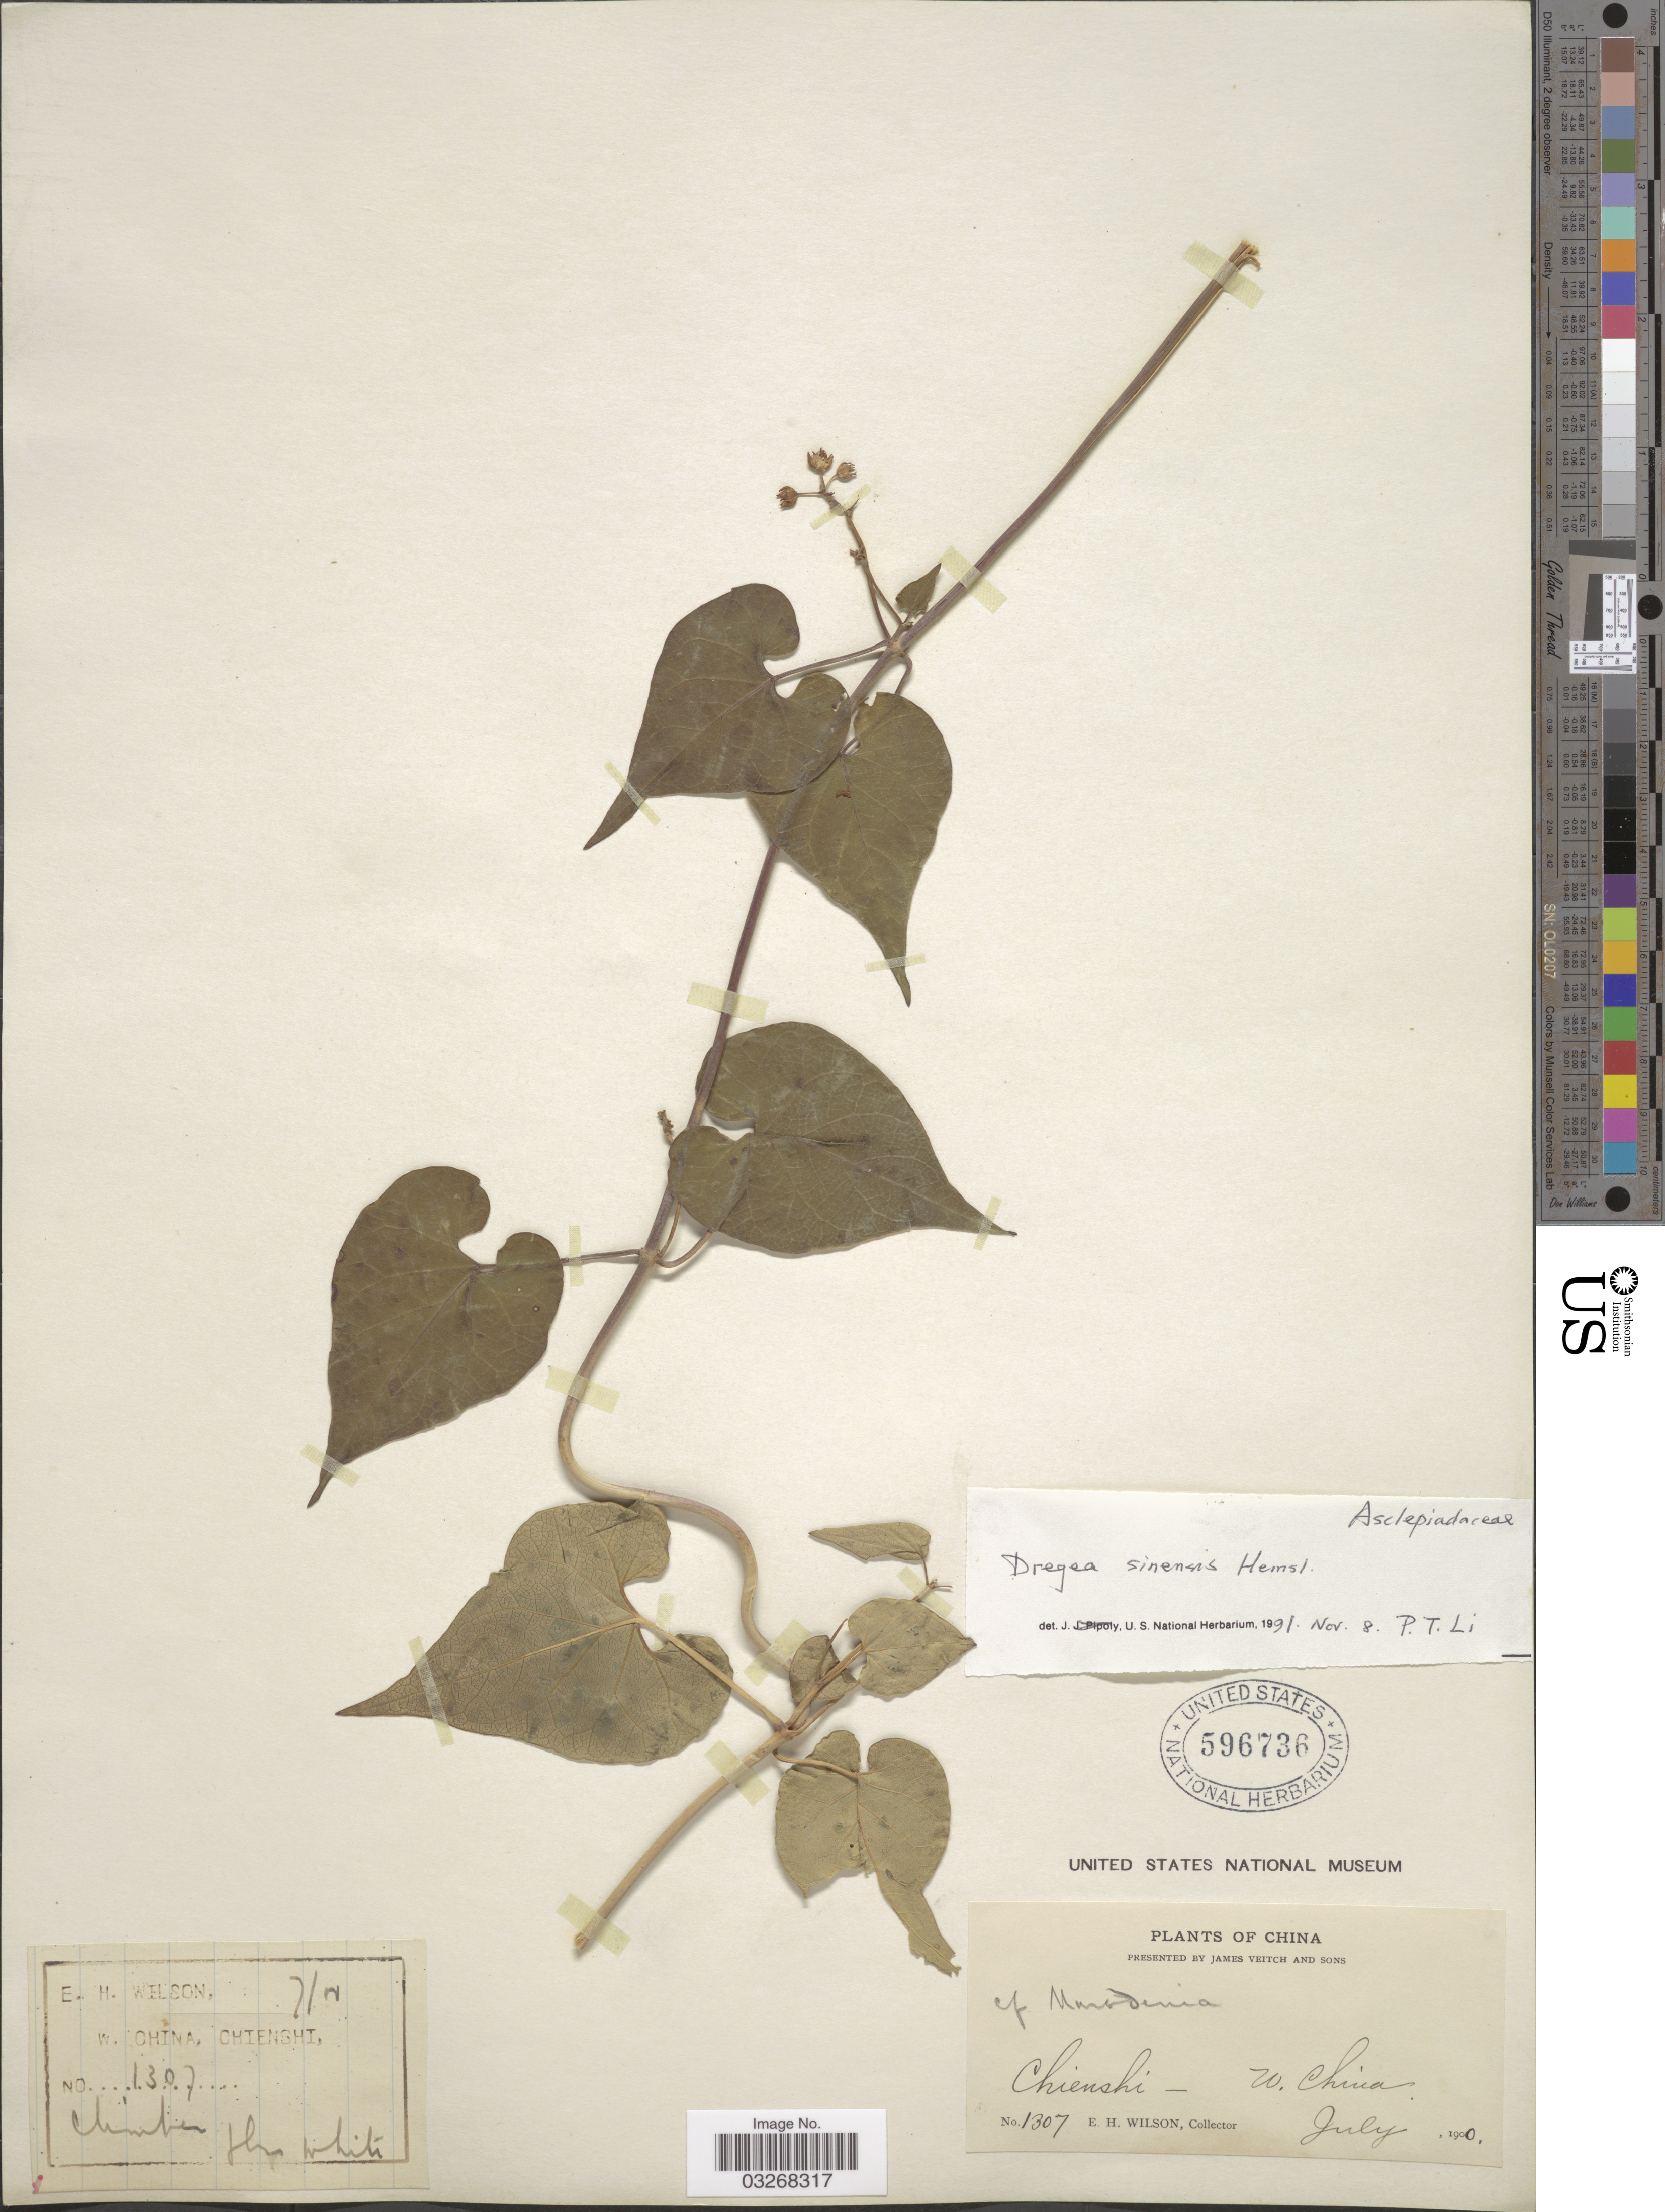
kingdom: Plantae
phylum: Tracheophyta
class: Magnoliopsida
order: Gentianales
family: Apocynaceae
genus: Dregea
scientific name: Dregea sinensis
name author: Hemsl.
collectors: E. Wilson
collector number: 1307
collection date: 1900-07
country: China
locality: W. China, Chienshi.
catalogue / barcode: US 596736